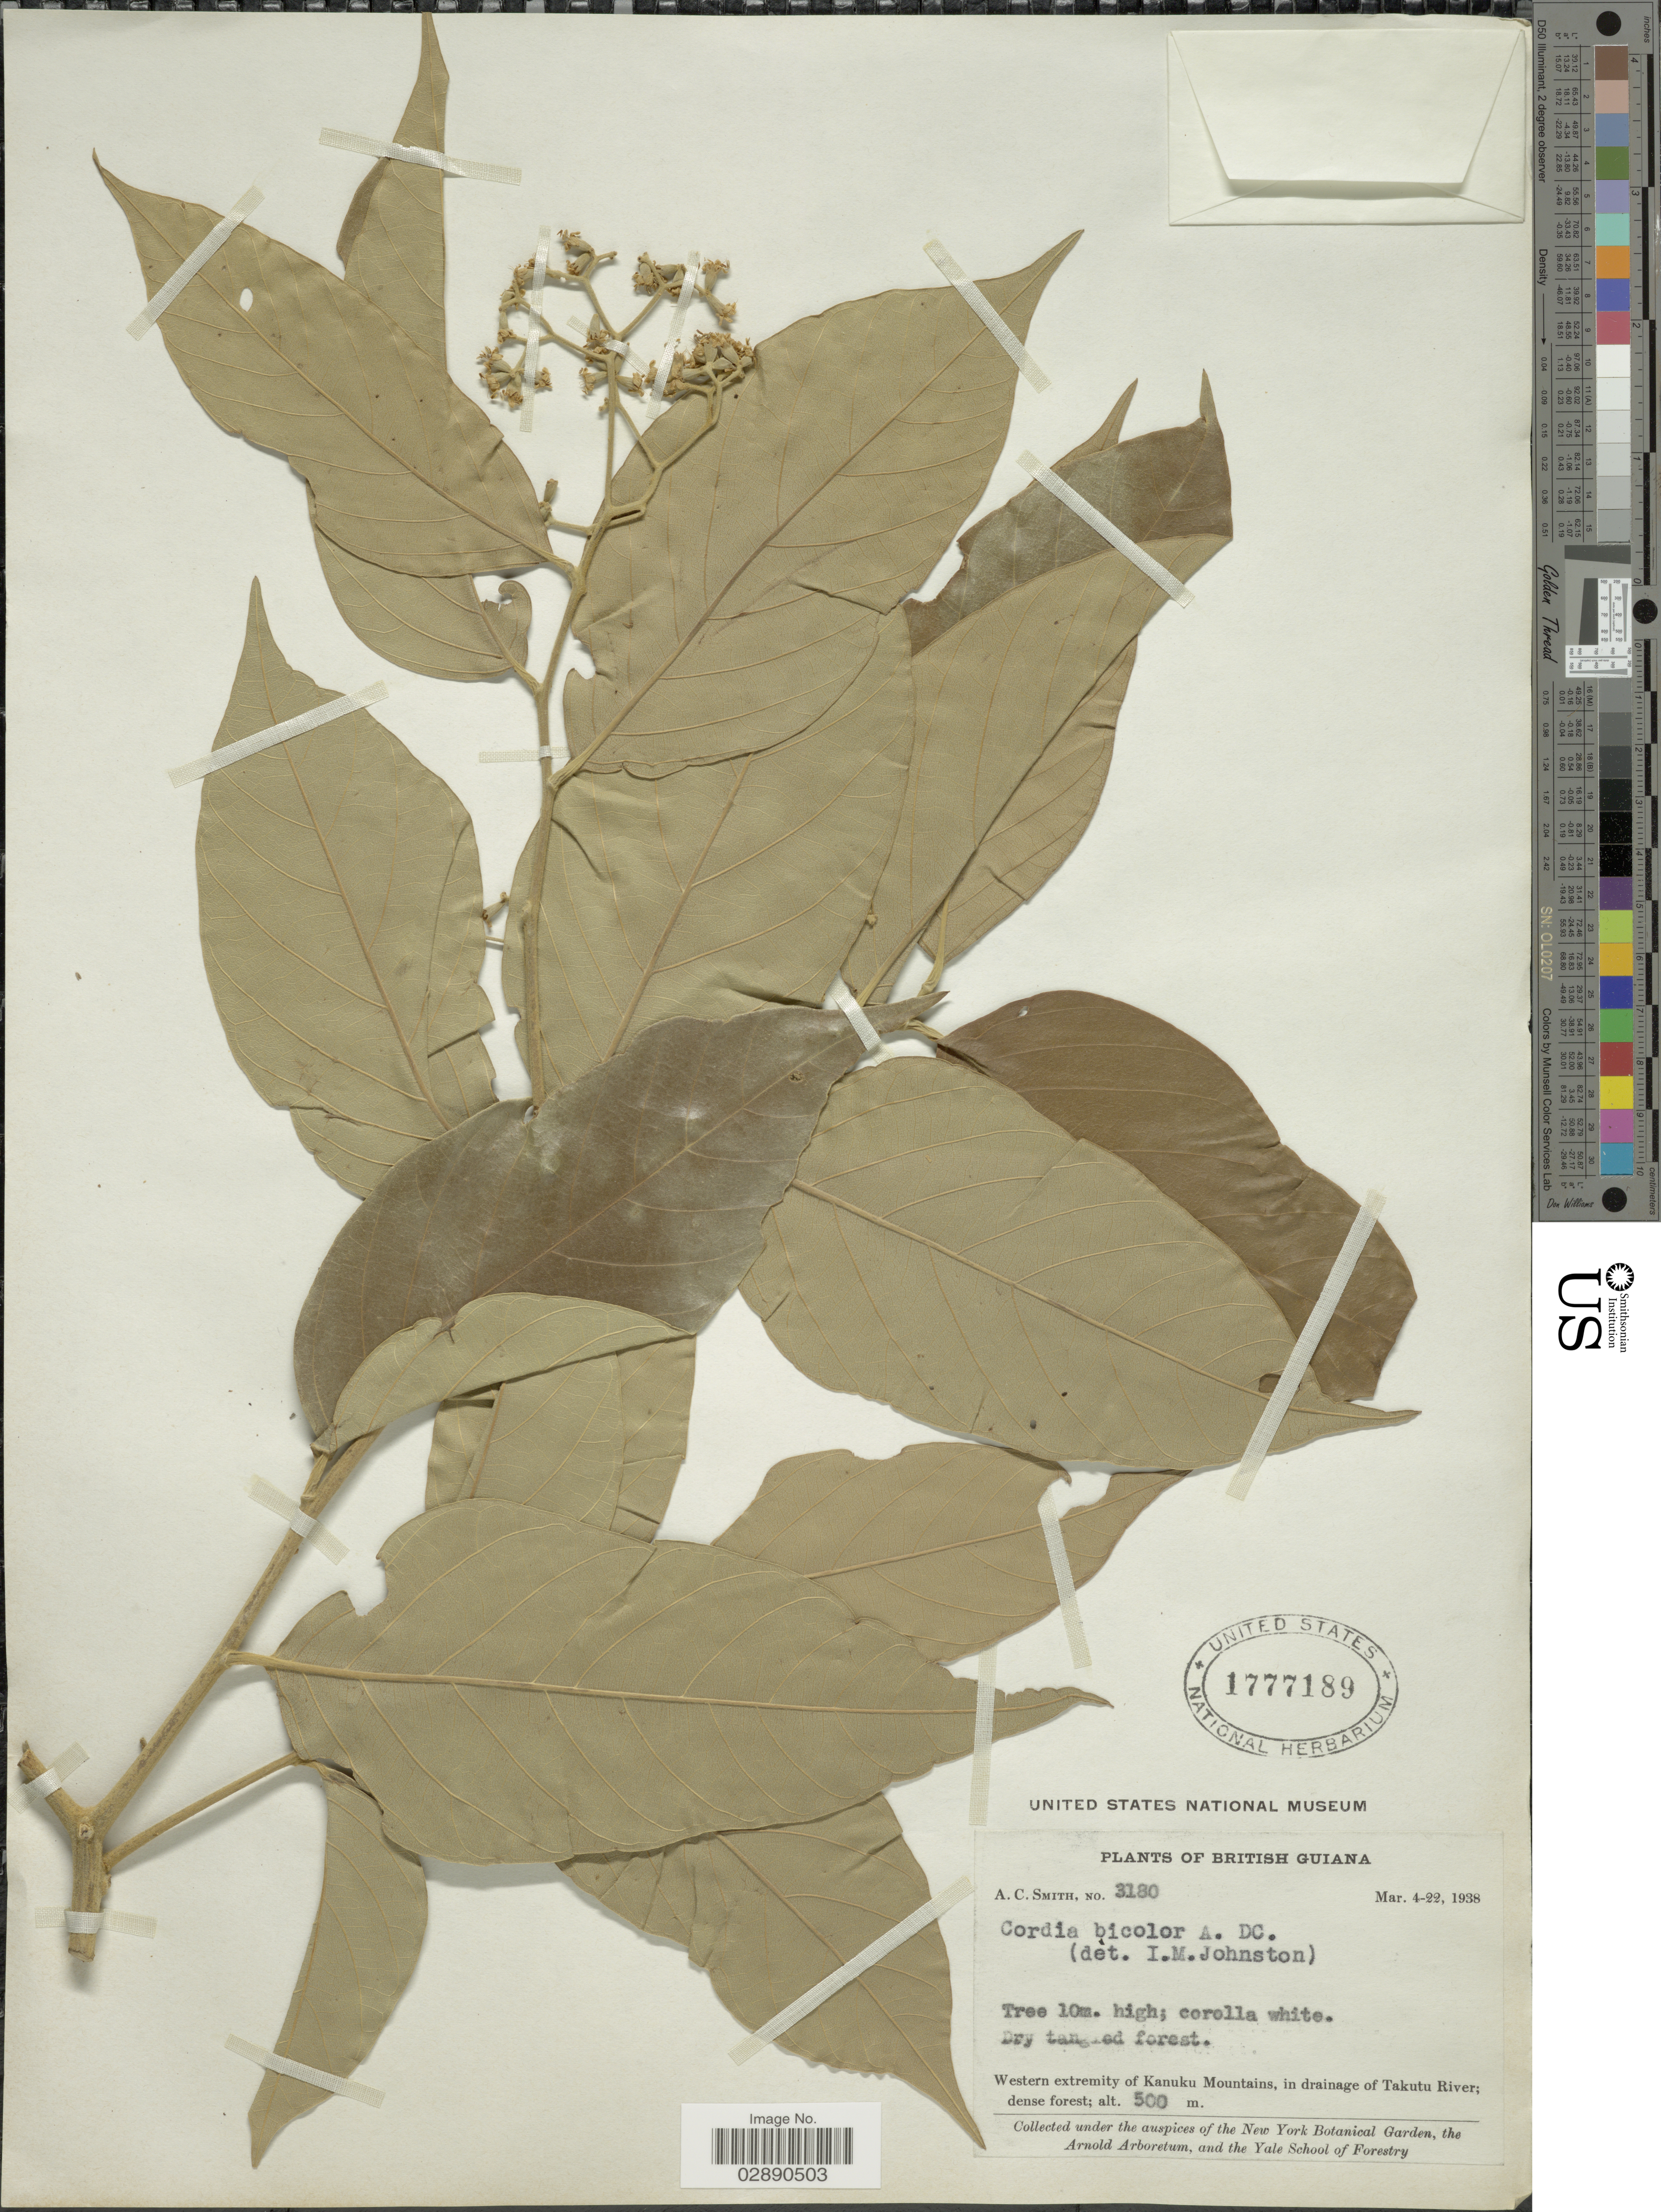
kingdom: Plantae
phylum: Tracheophyta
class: Magnoliopsida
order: Boraginales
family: Cordiaceae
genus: Cordia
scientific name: Cordia bicolor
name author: A. DC.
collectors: A. C. Smith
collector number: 3180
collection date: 1938-03-04/1938-03-22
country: Guyana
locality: British Guiana. Western extremity of Kanuku Mountains, in drainage of Takutu River.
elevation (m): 500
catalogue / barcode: US 1777189